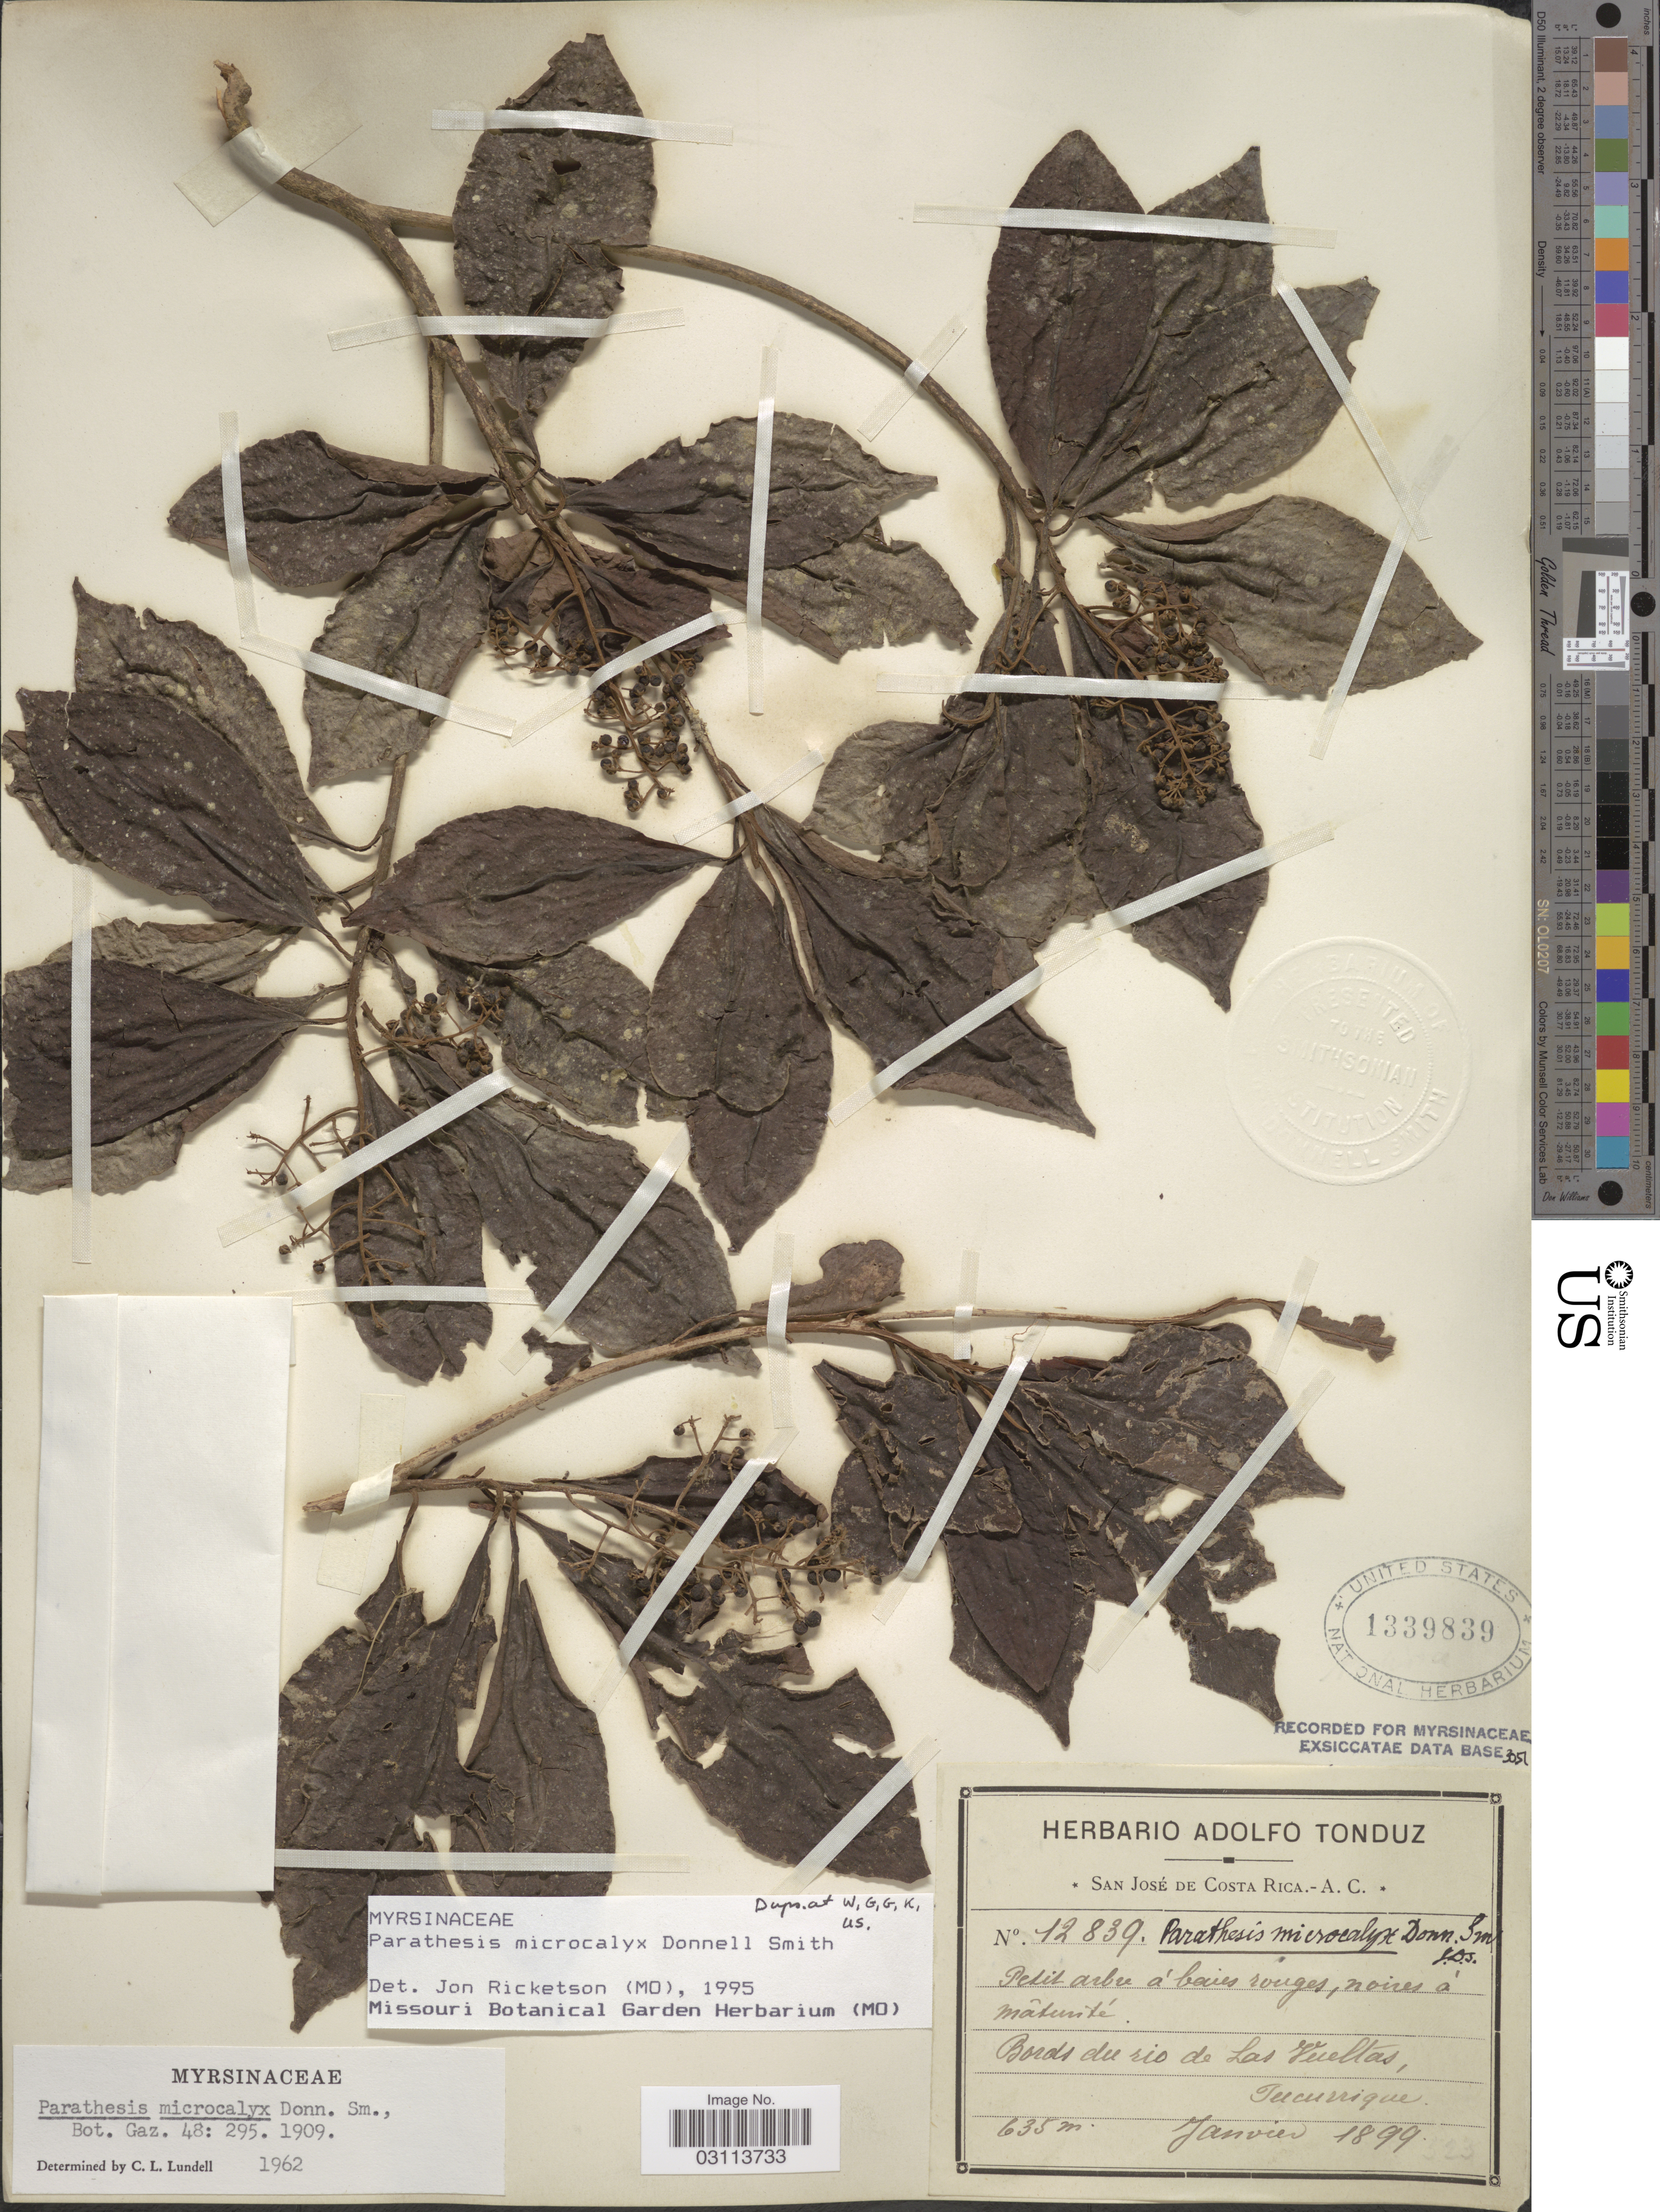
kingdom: Plantae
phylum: Tracheophyta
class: Magnoliopsida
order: Ericales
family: Primulaceae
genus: Parathesis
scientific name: Parathesis microcalyx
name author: Donn. Sm.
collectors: ex Herb. Adolfo Tonduz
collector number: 12839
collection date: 1899-01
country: Costa Rica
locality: Bords des rio de Las Vueltas, Tucurrique.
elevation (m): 635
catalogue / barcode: US 1339839